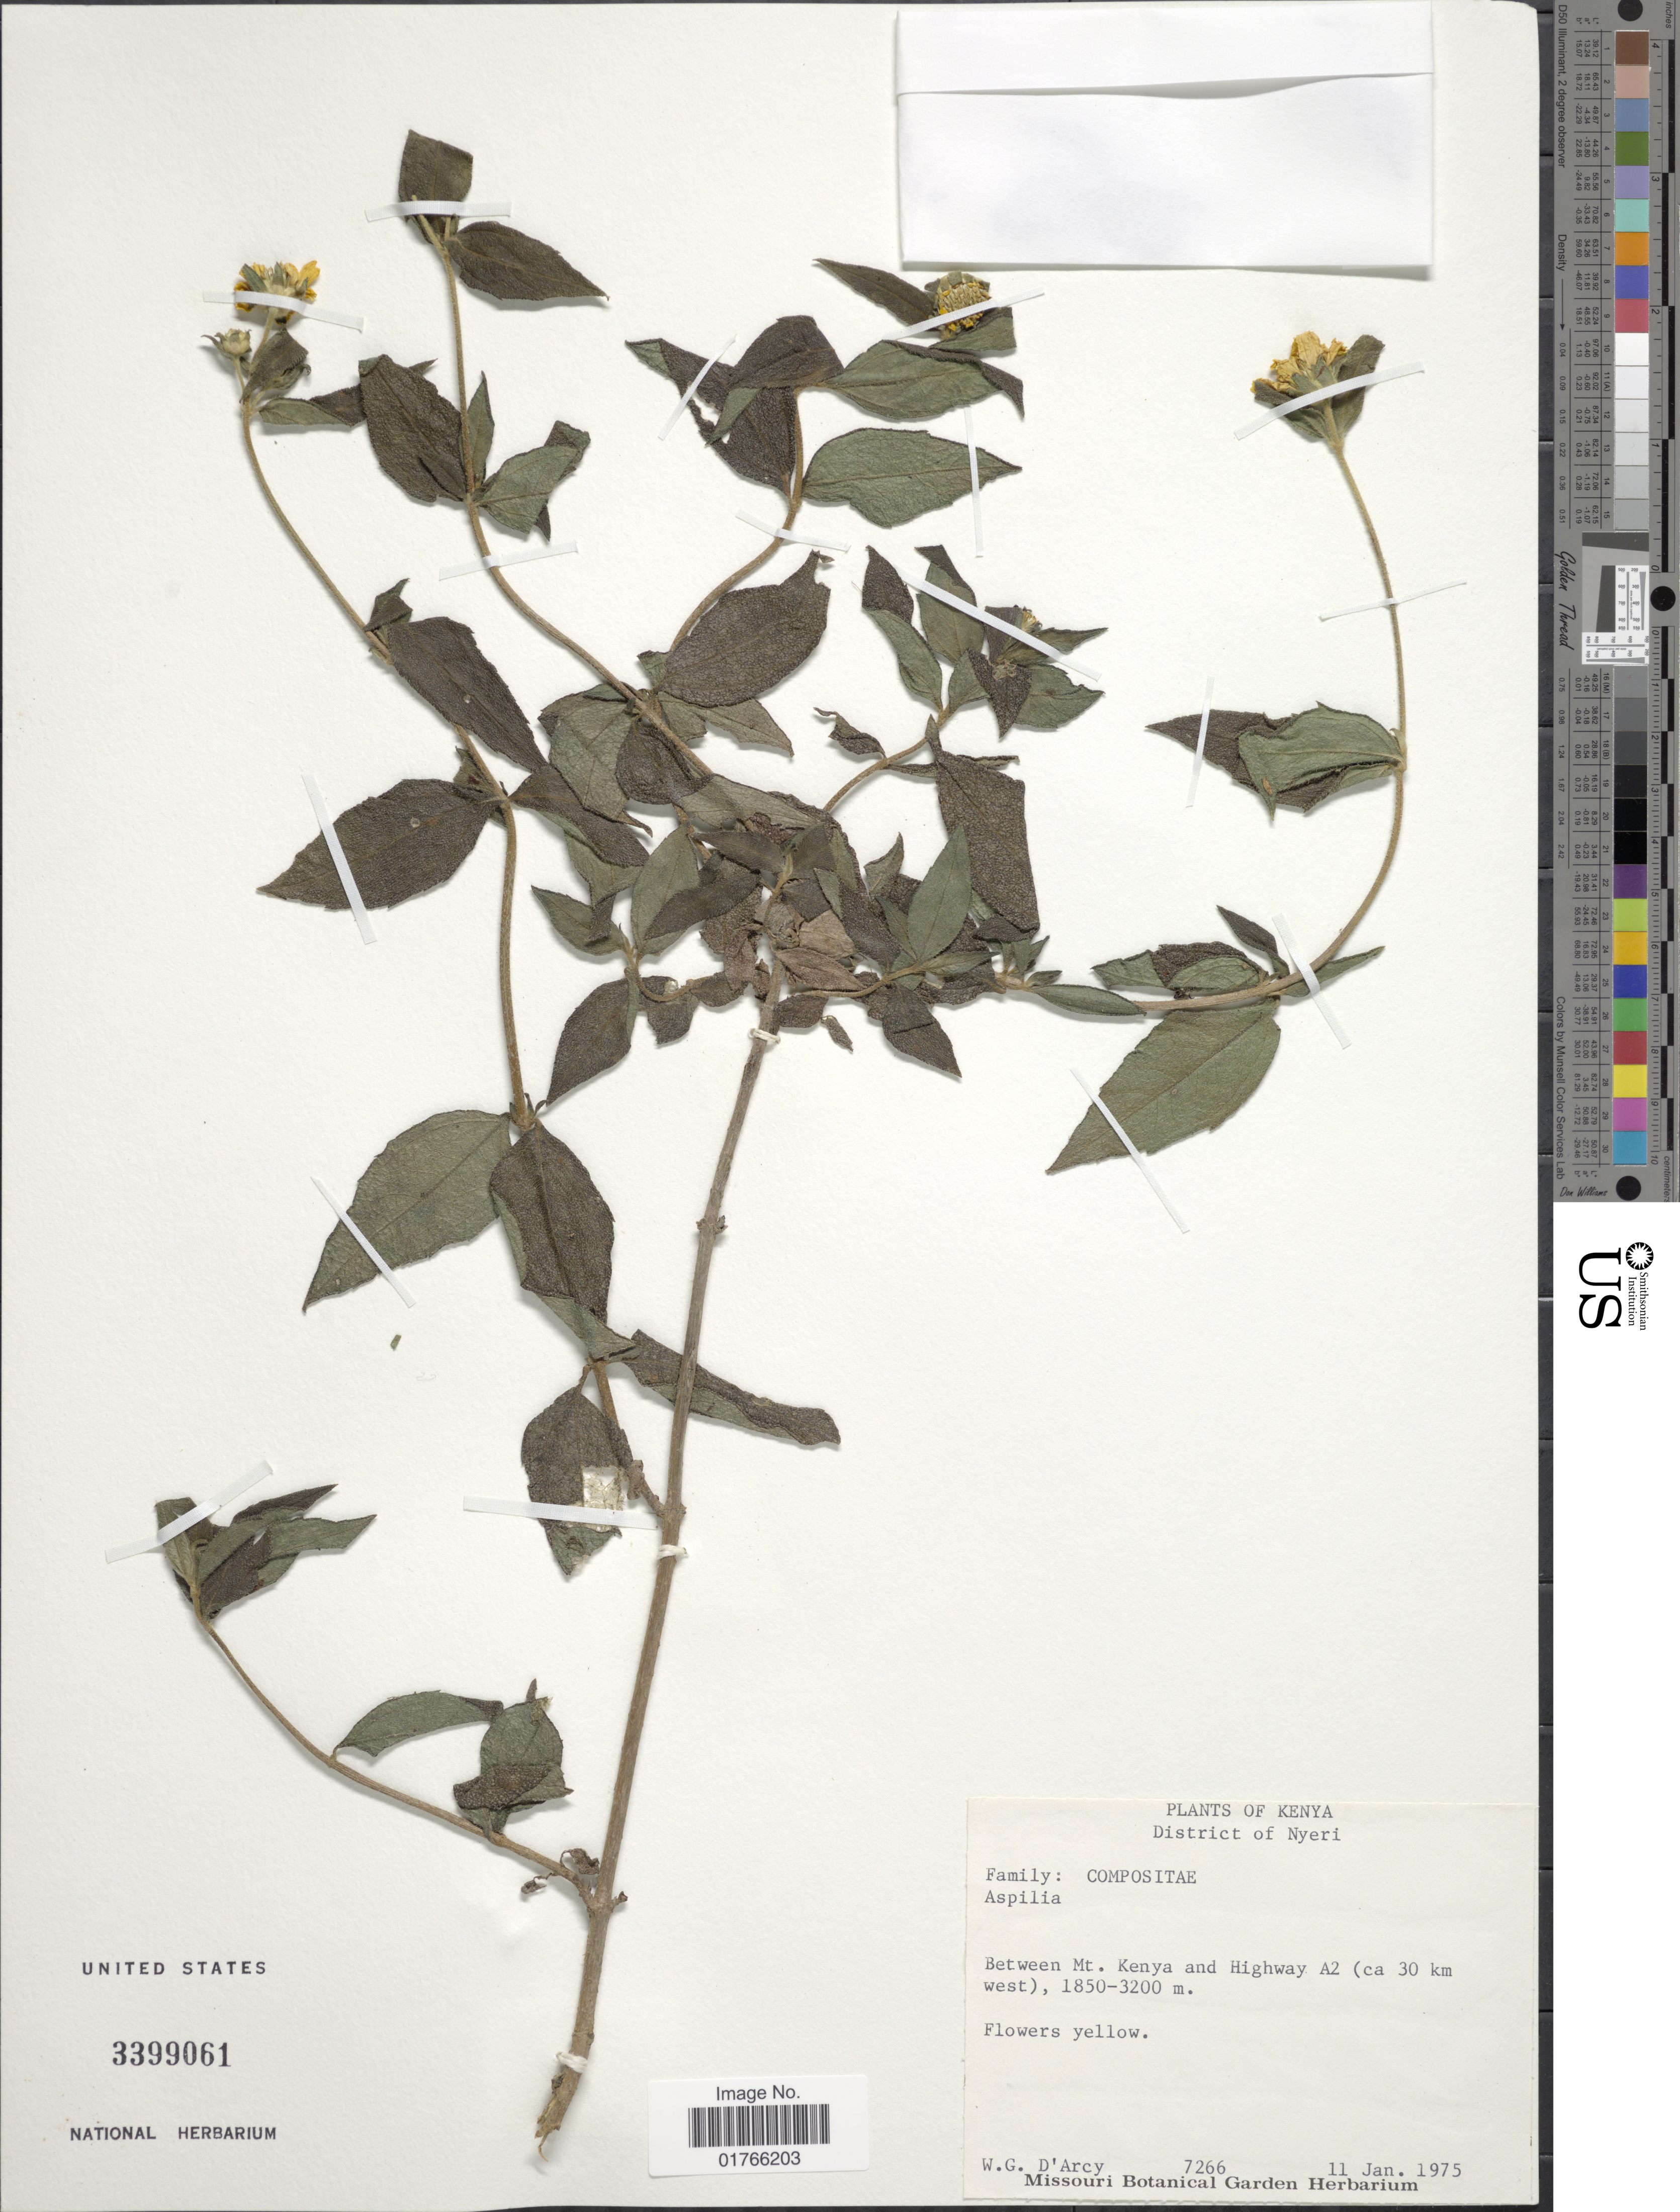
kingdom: Plantae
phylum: Tracheophyta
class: Magnoliopsida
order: Asterales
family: Asteraceae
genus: Aspilia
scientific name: Aspilia sp.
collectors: W. G. D'Arcy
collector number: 7266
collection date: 1975-01-11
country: Kenya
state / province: Nyeri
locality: Between Mt. Kenya and Highway A2 (ca 30 km west)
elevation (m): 1850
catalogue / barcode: US 3399061